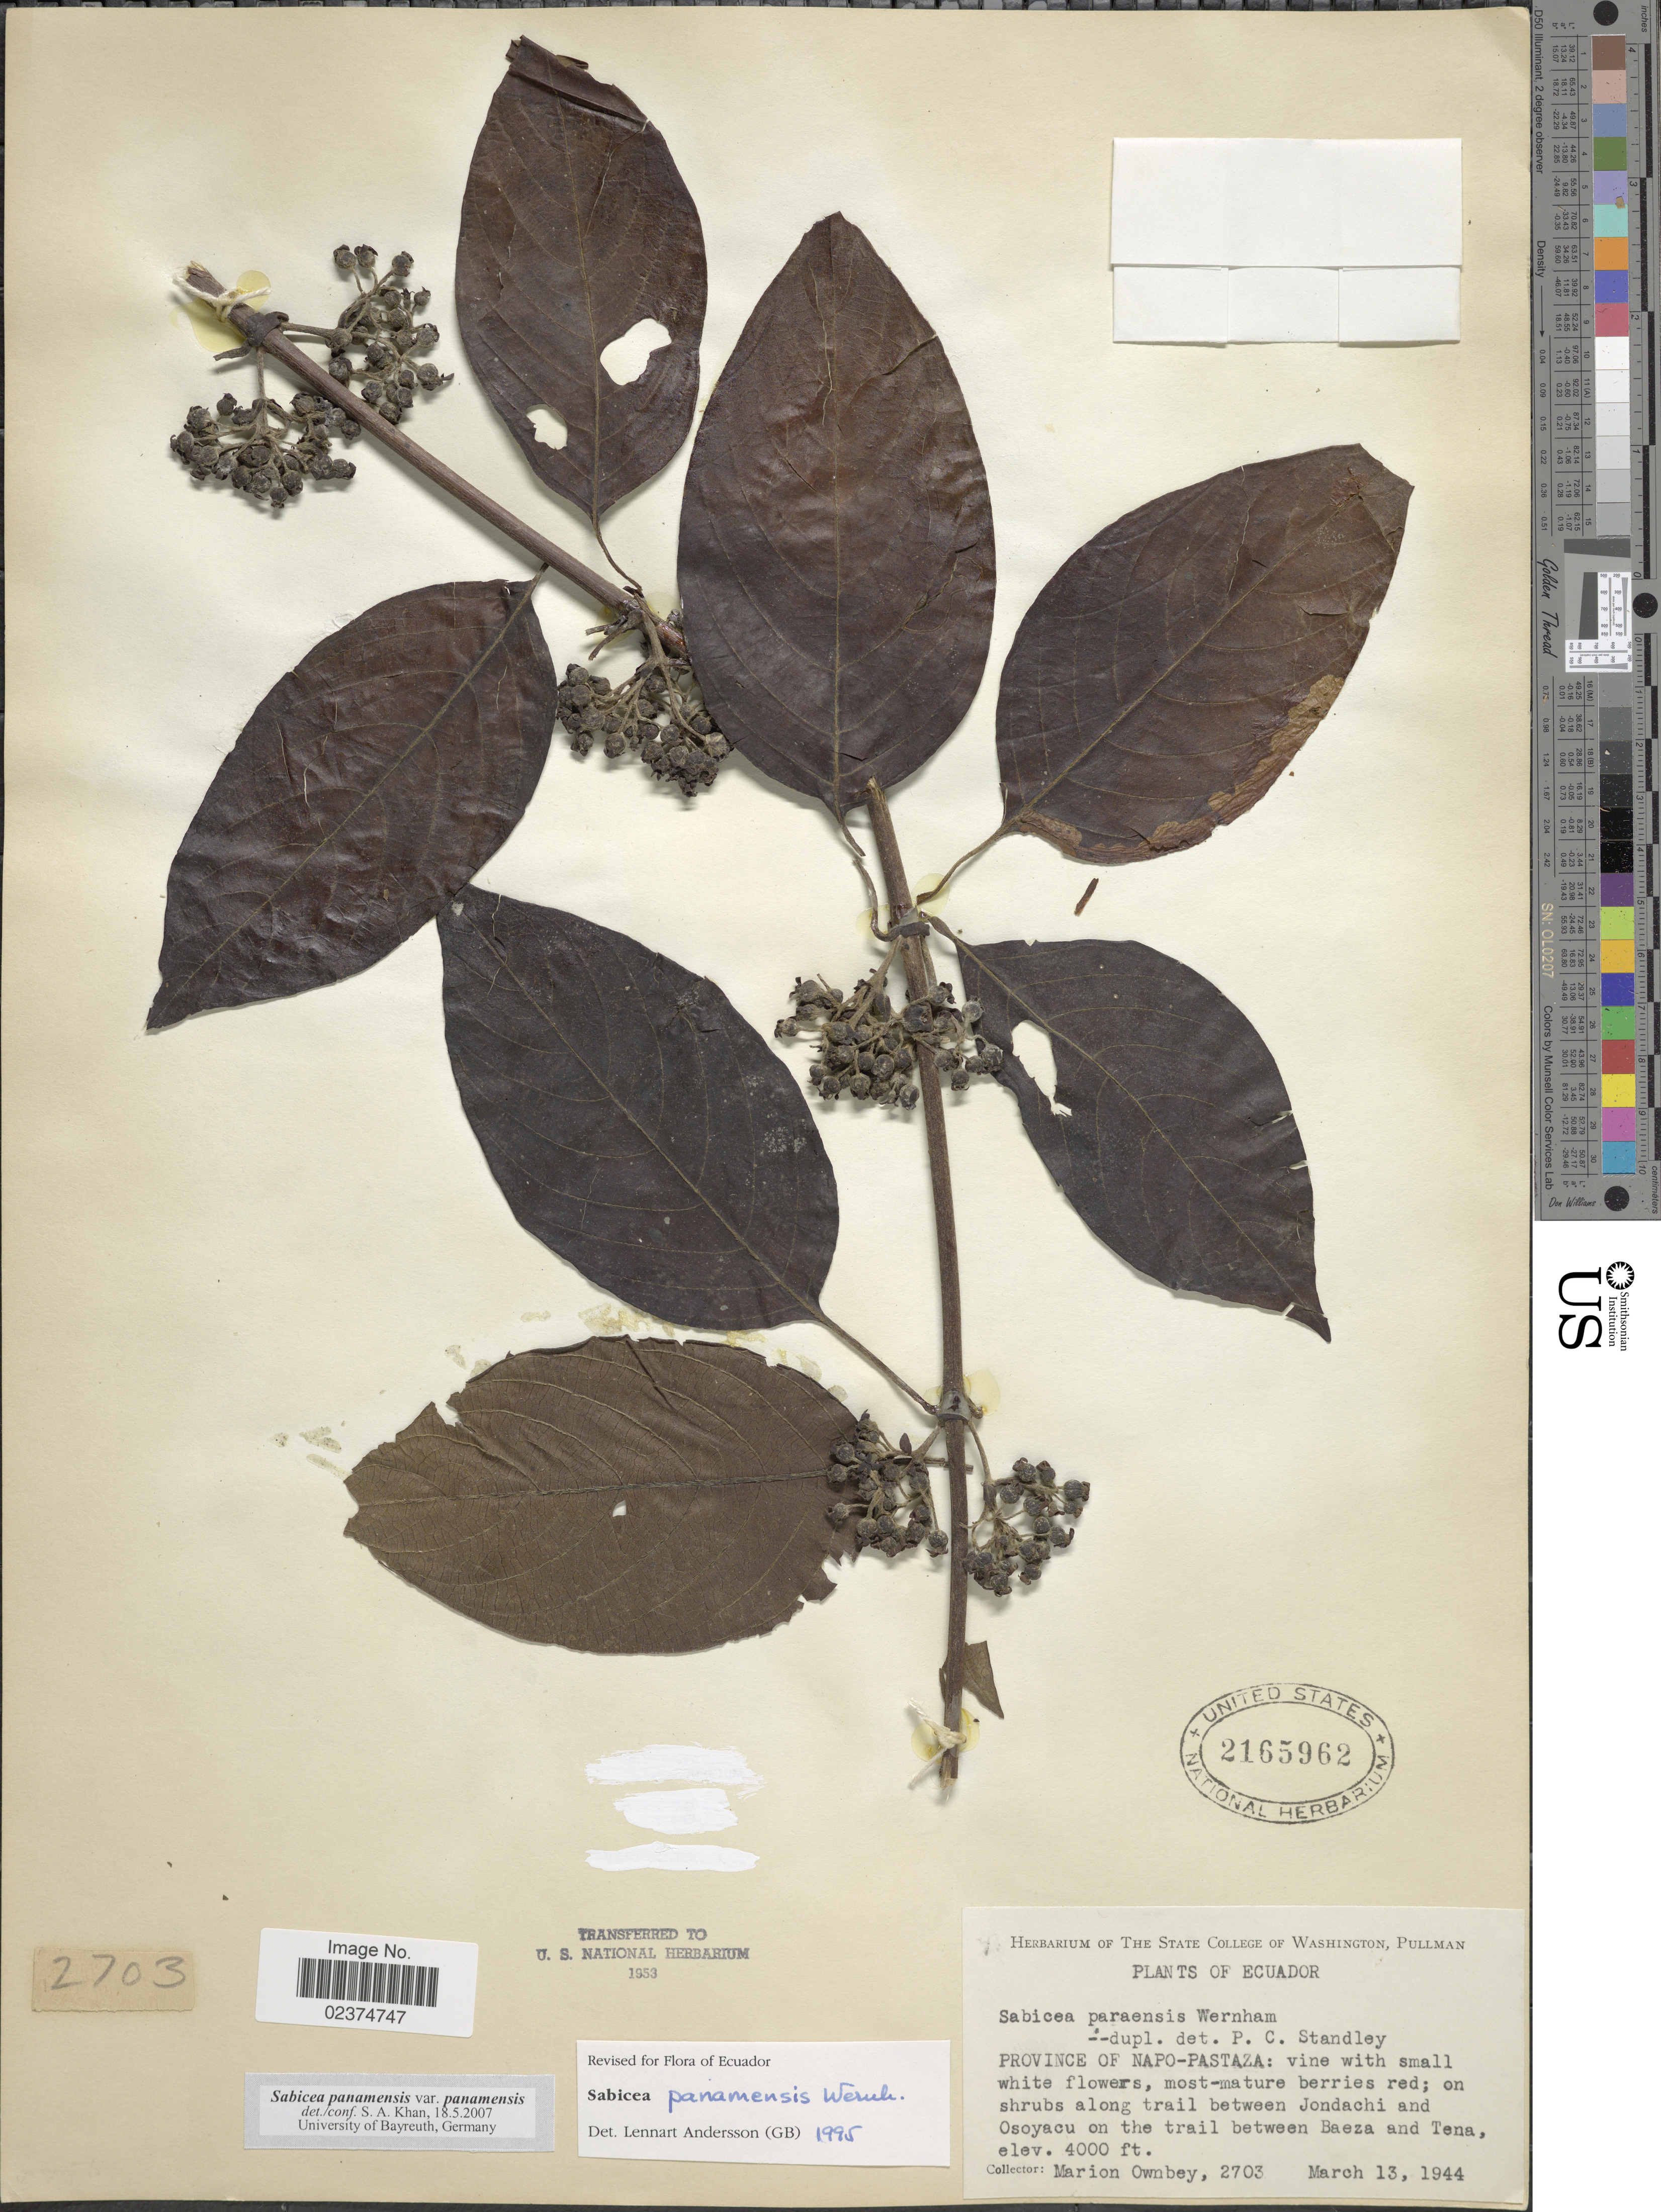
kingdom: Plantae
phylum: Tracheophyta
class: Magnoliopsida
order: Gentianales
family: Rubiaceae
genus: Sabicea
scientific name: Sabicea panamensis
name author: Wernham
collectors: F. M. Ownbey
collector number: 2703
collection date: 1944-03-13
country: Ecuador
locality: Province of Napo-Pastaza, along trail between Jondachi and Osoyacu on the trail between Baeza and Tena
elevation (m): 1219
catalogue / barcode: US 2165962